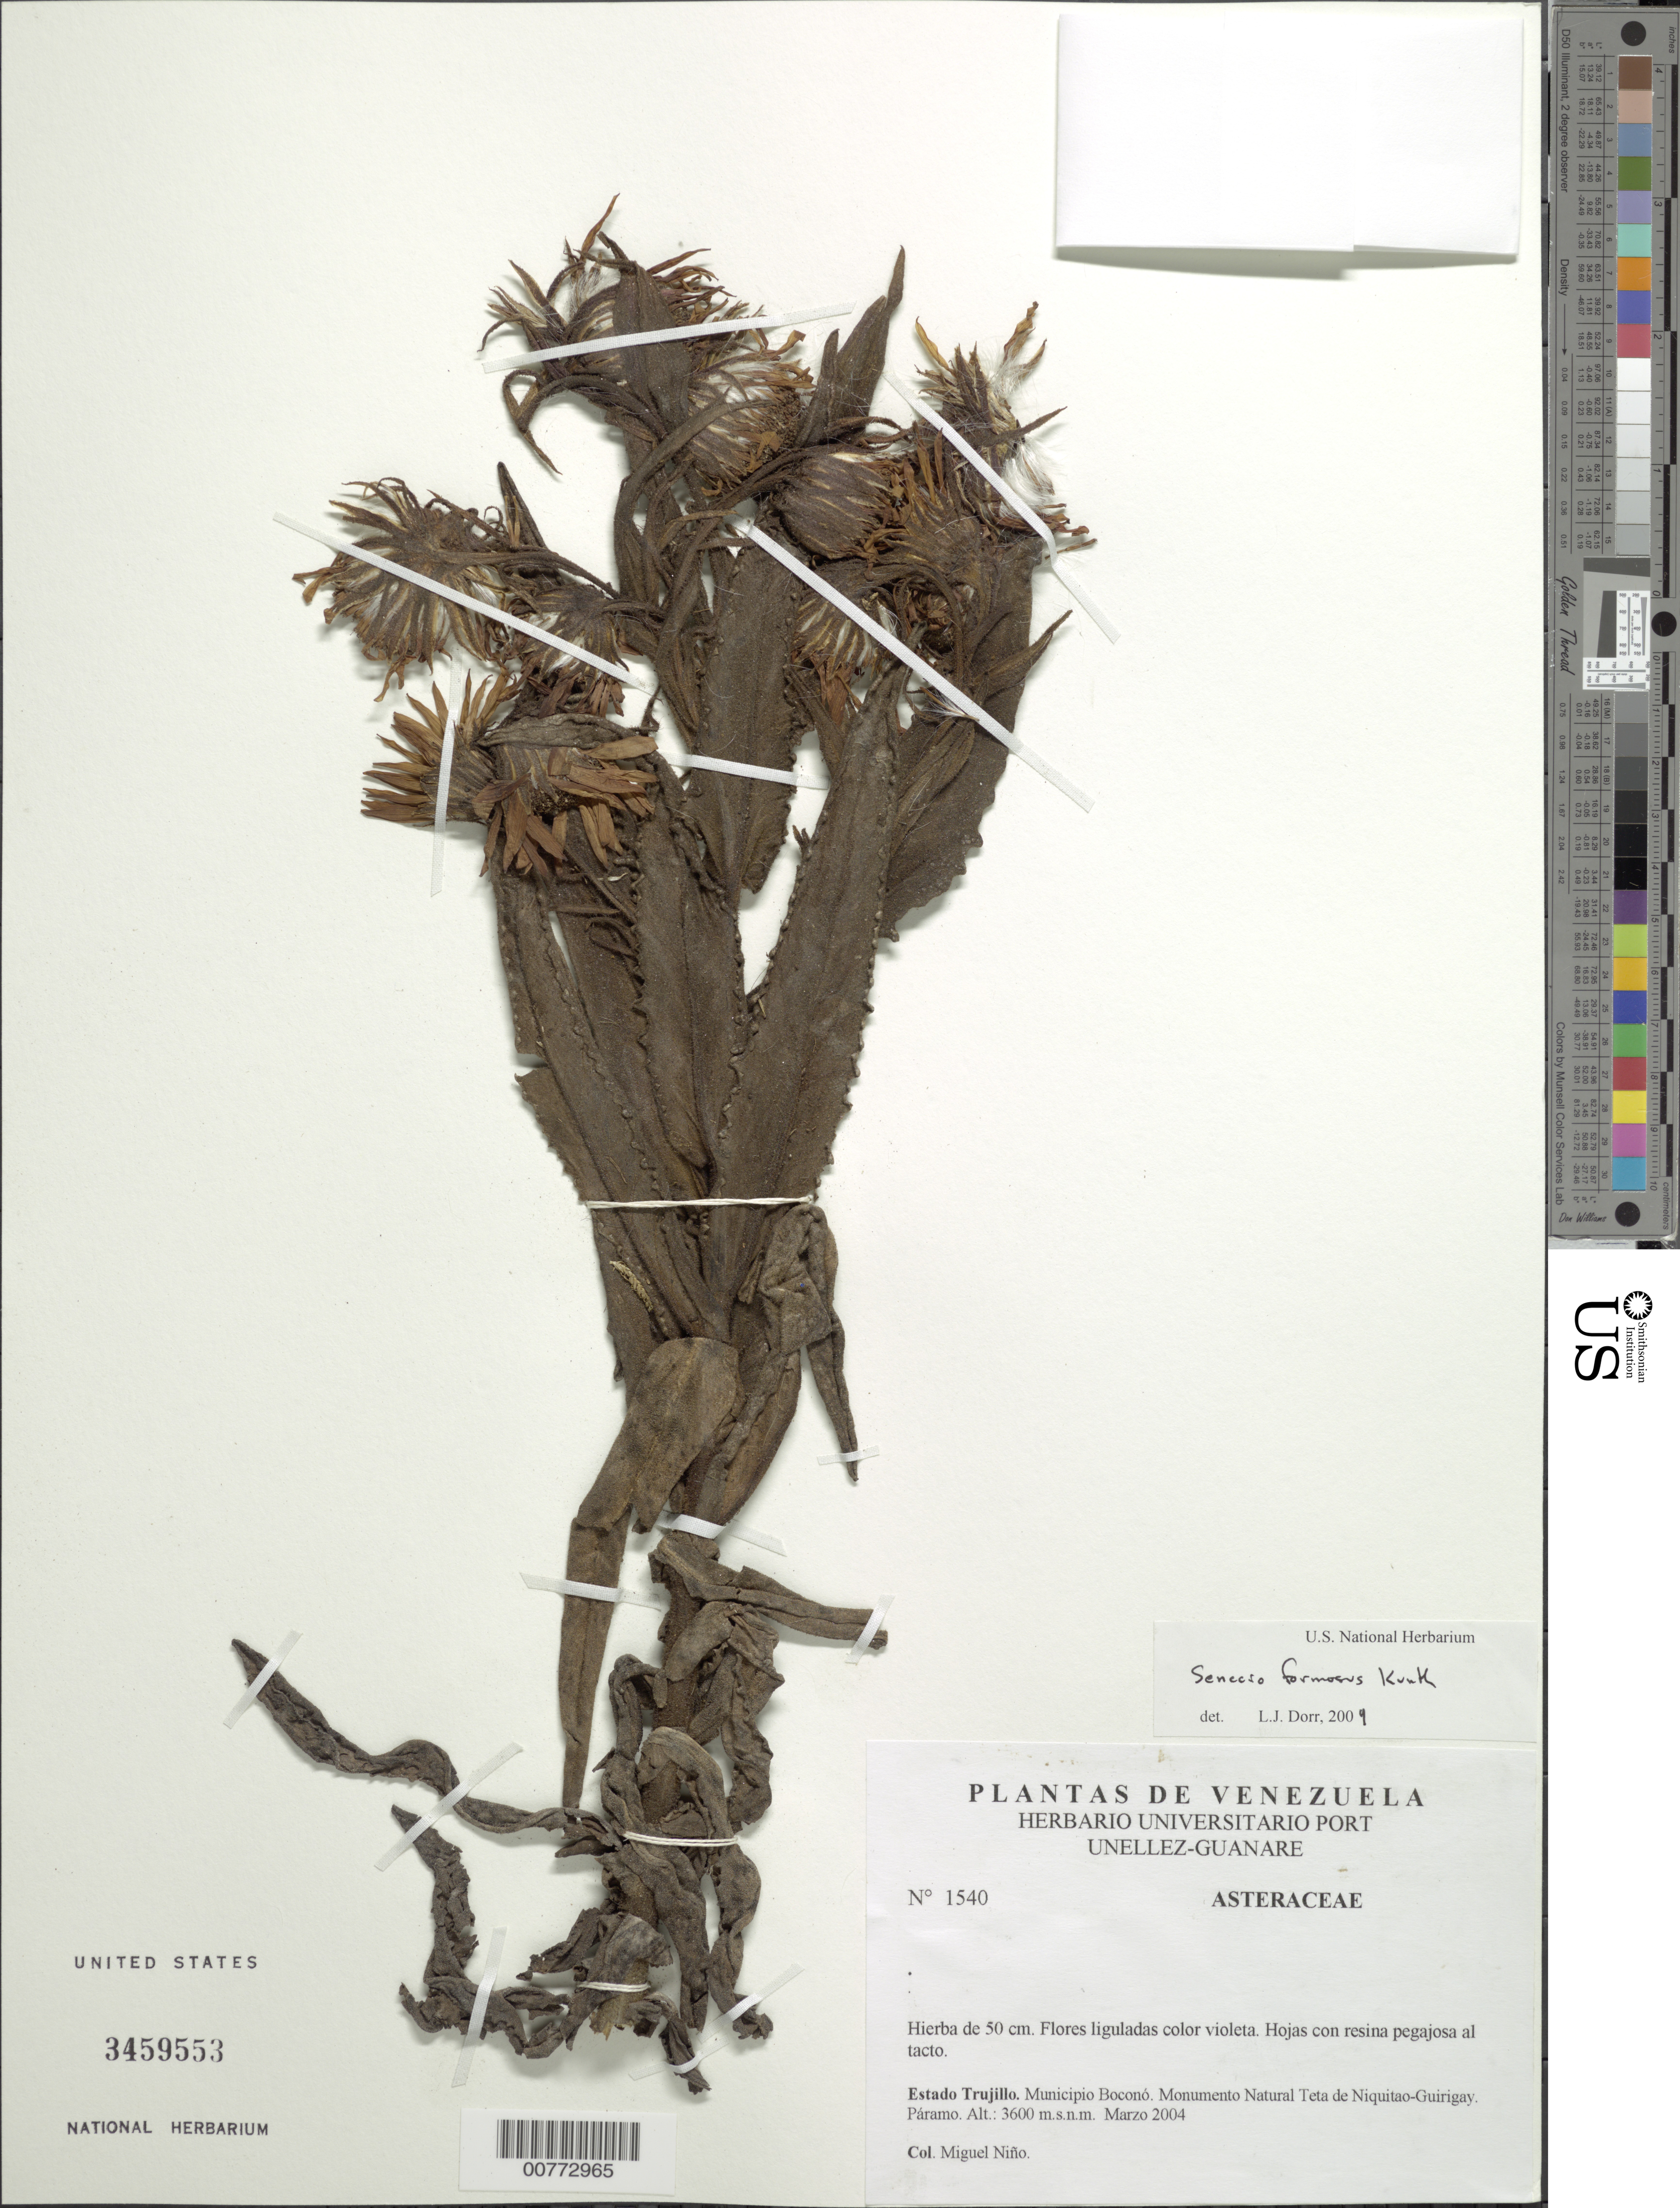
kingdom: Plantae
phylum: Tracheophyta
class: Magnoliopsida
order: Asterales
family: Asteraceae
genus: Senecio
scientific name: Senecio wedglacialis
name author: Cuatrec.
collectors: S. M. Niño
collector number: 1540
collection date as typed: Mar 2004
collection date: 2004-03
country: Venezuela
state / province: Trujillo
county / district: Boconó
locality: Monumento Natural Teta de Niquitao-Guirigay.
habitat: Páramo.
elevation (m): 3600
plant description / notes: PORT, US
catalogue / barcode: US 3459553